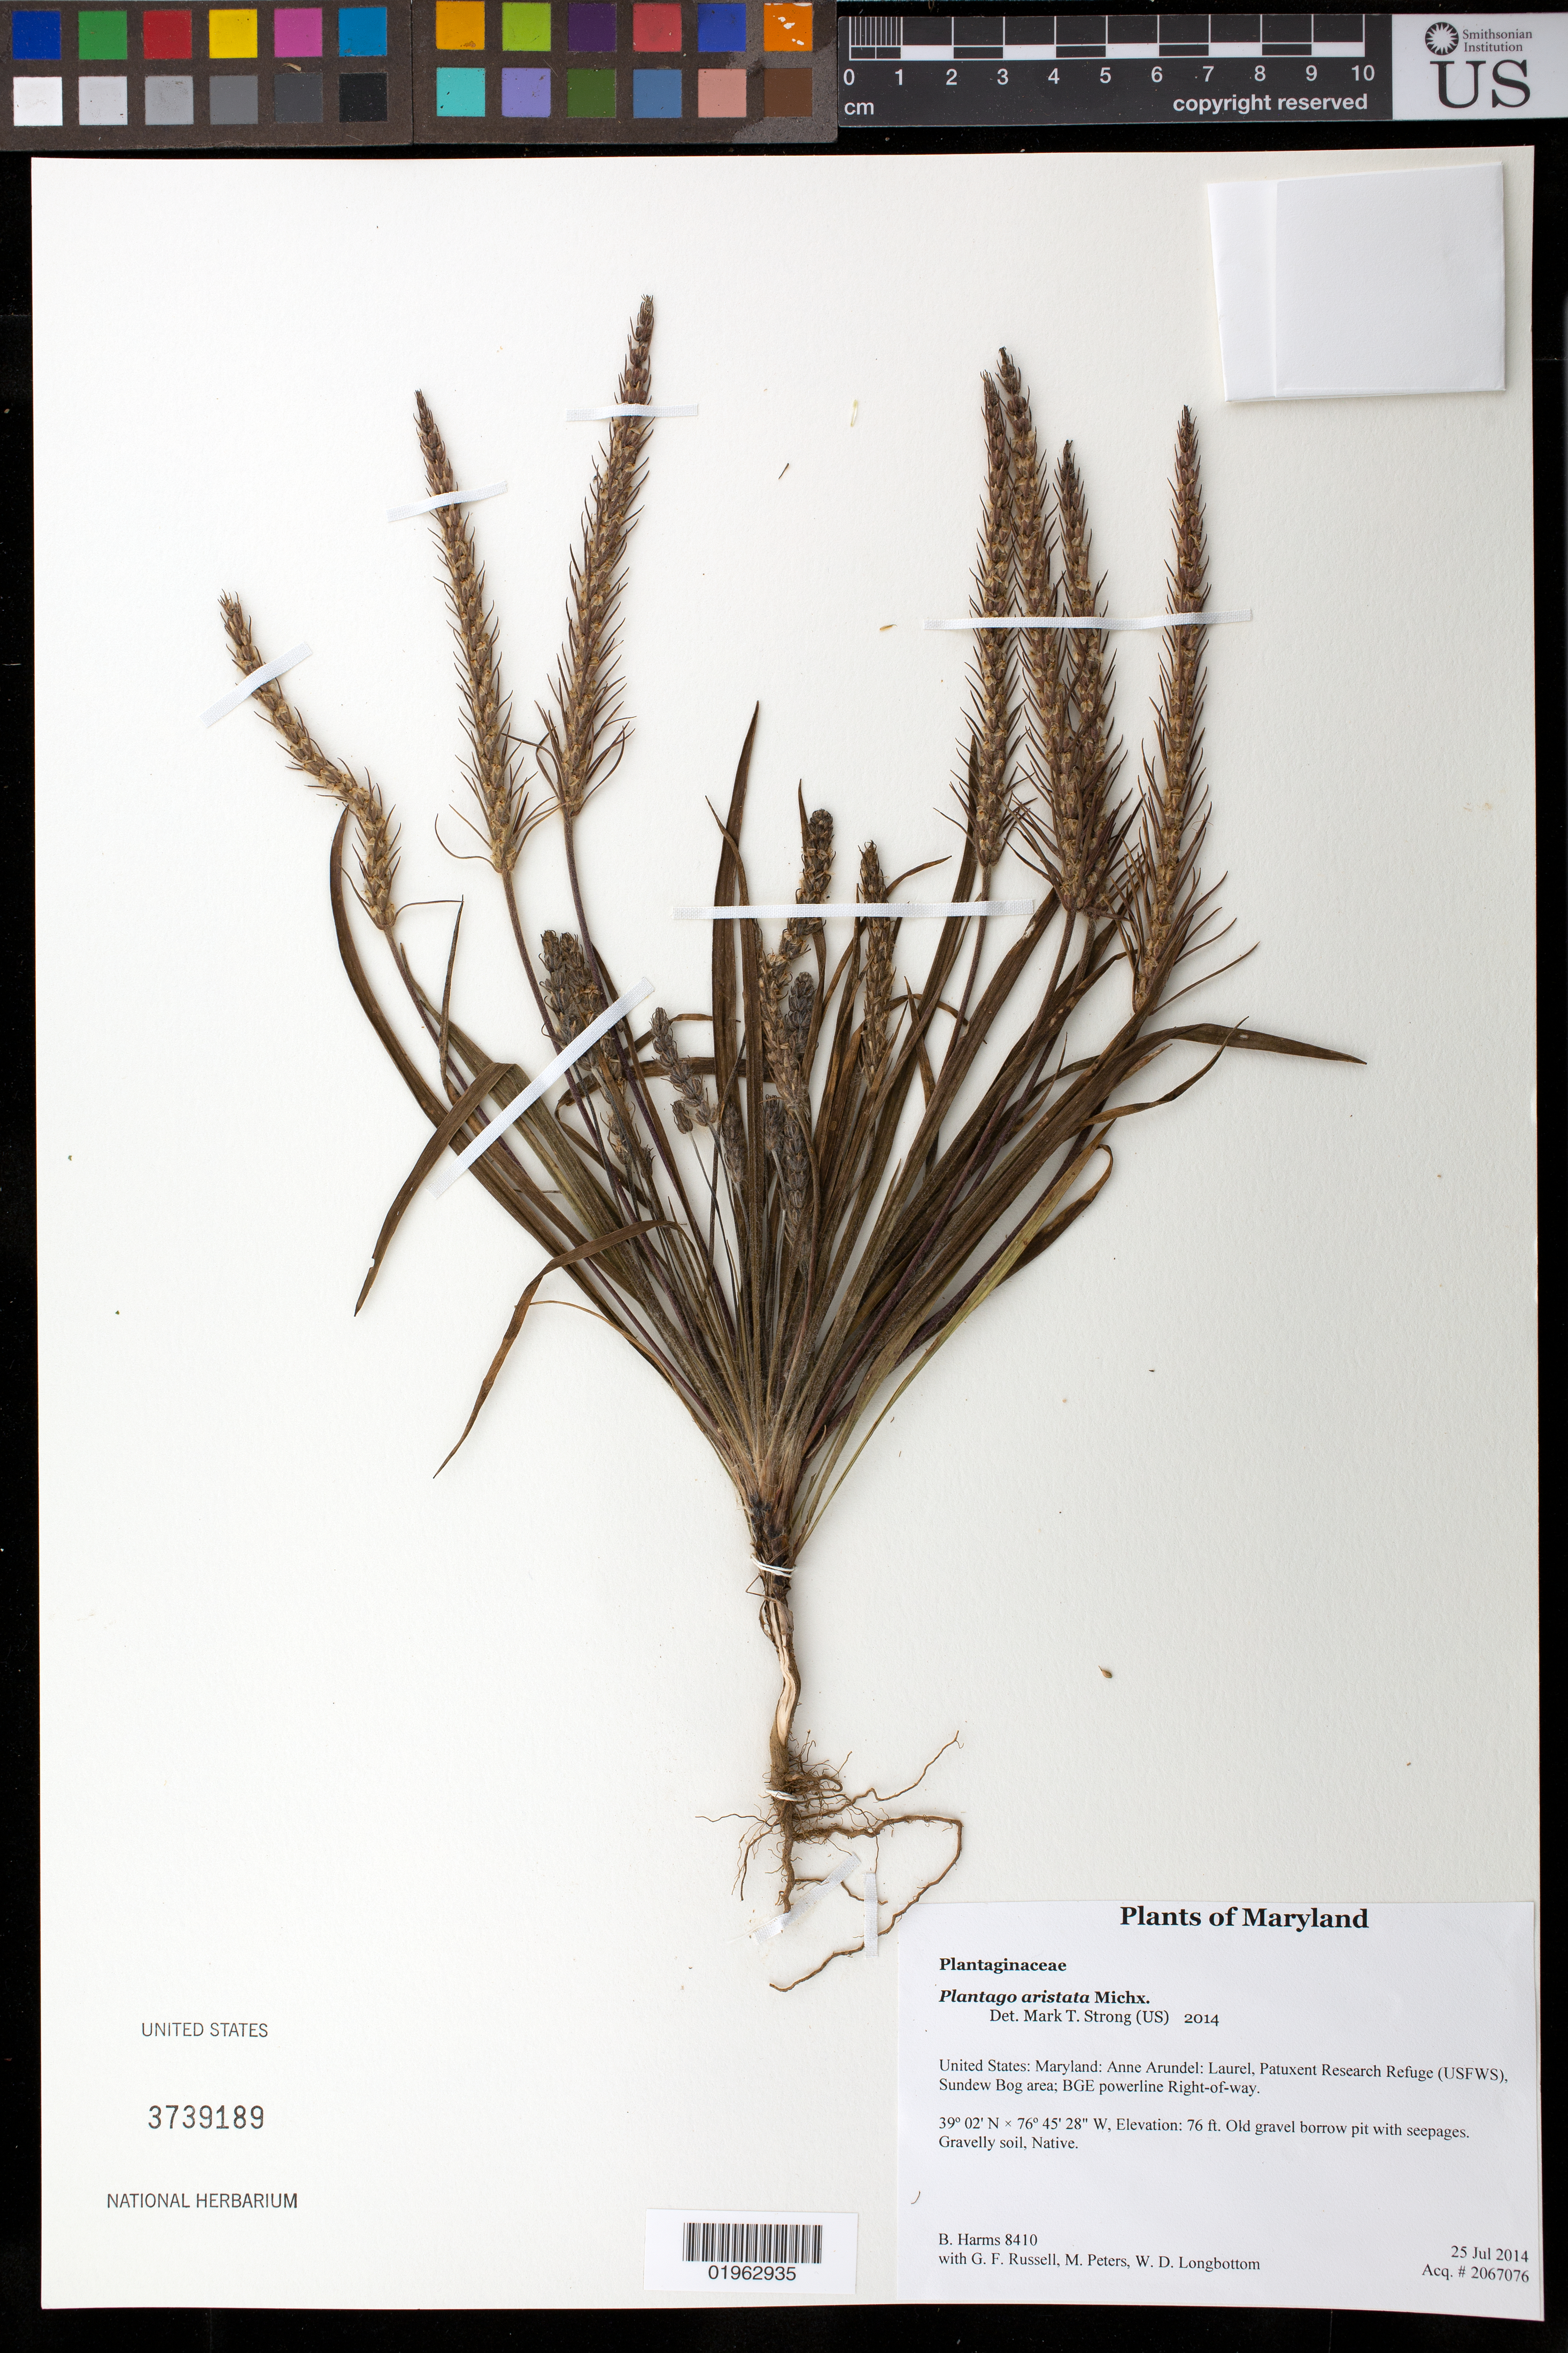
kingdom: Plantae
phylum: Tracheophyta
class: Magnoliopsida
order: Lamiales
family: Plantaginaceae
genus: Plantago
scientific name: Plantago aristata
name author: Michx.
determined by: Strong, M. T., (US), Smithsonian Institution - National Museum of Natural History (UNITED STATES)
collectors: B. Harms, G. Russell, M. Peters & W. D. Longbottom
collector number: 8410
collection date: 2014-07-25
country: United States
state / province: Maryland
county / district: Anne Arundel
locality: Laurel, Patuxent Research Refuge (USFWS), Sundew Bog area; BGE powerline Right-of-way.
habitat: Old gravel borrow pit with seepages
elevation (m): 23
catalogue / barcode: US 3739189